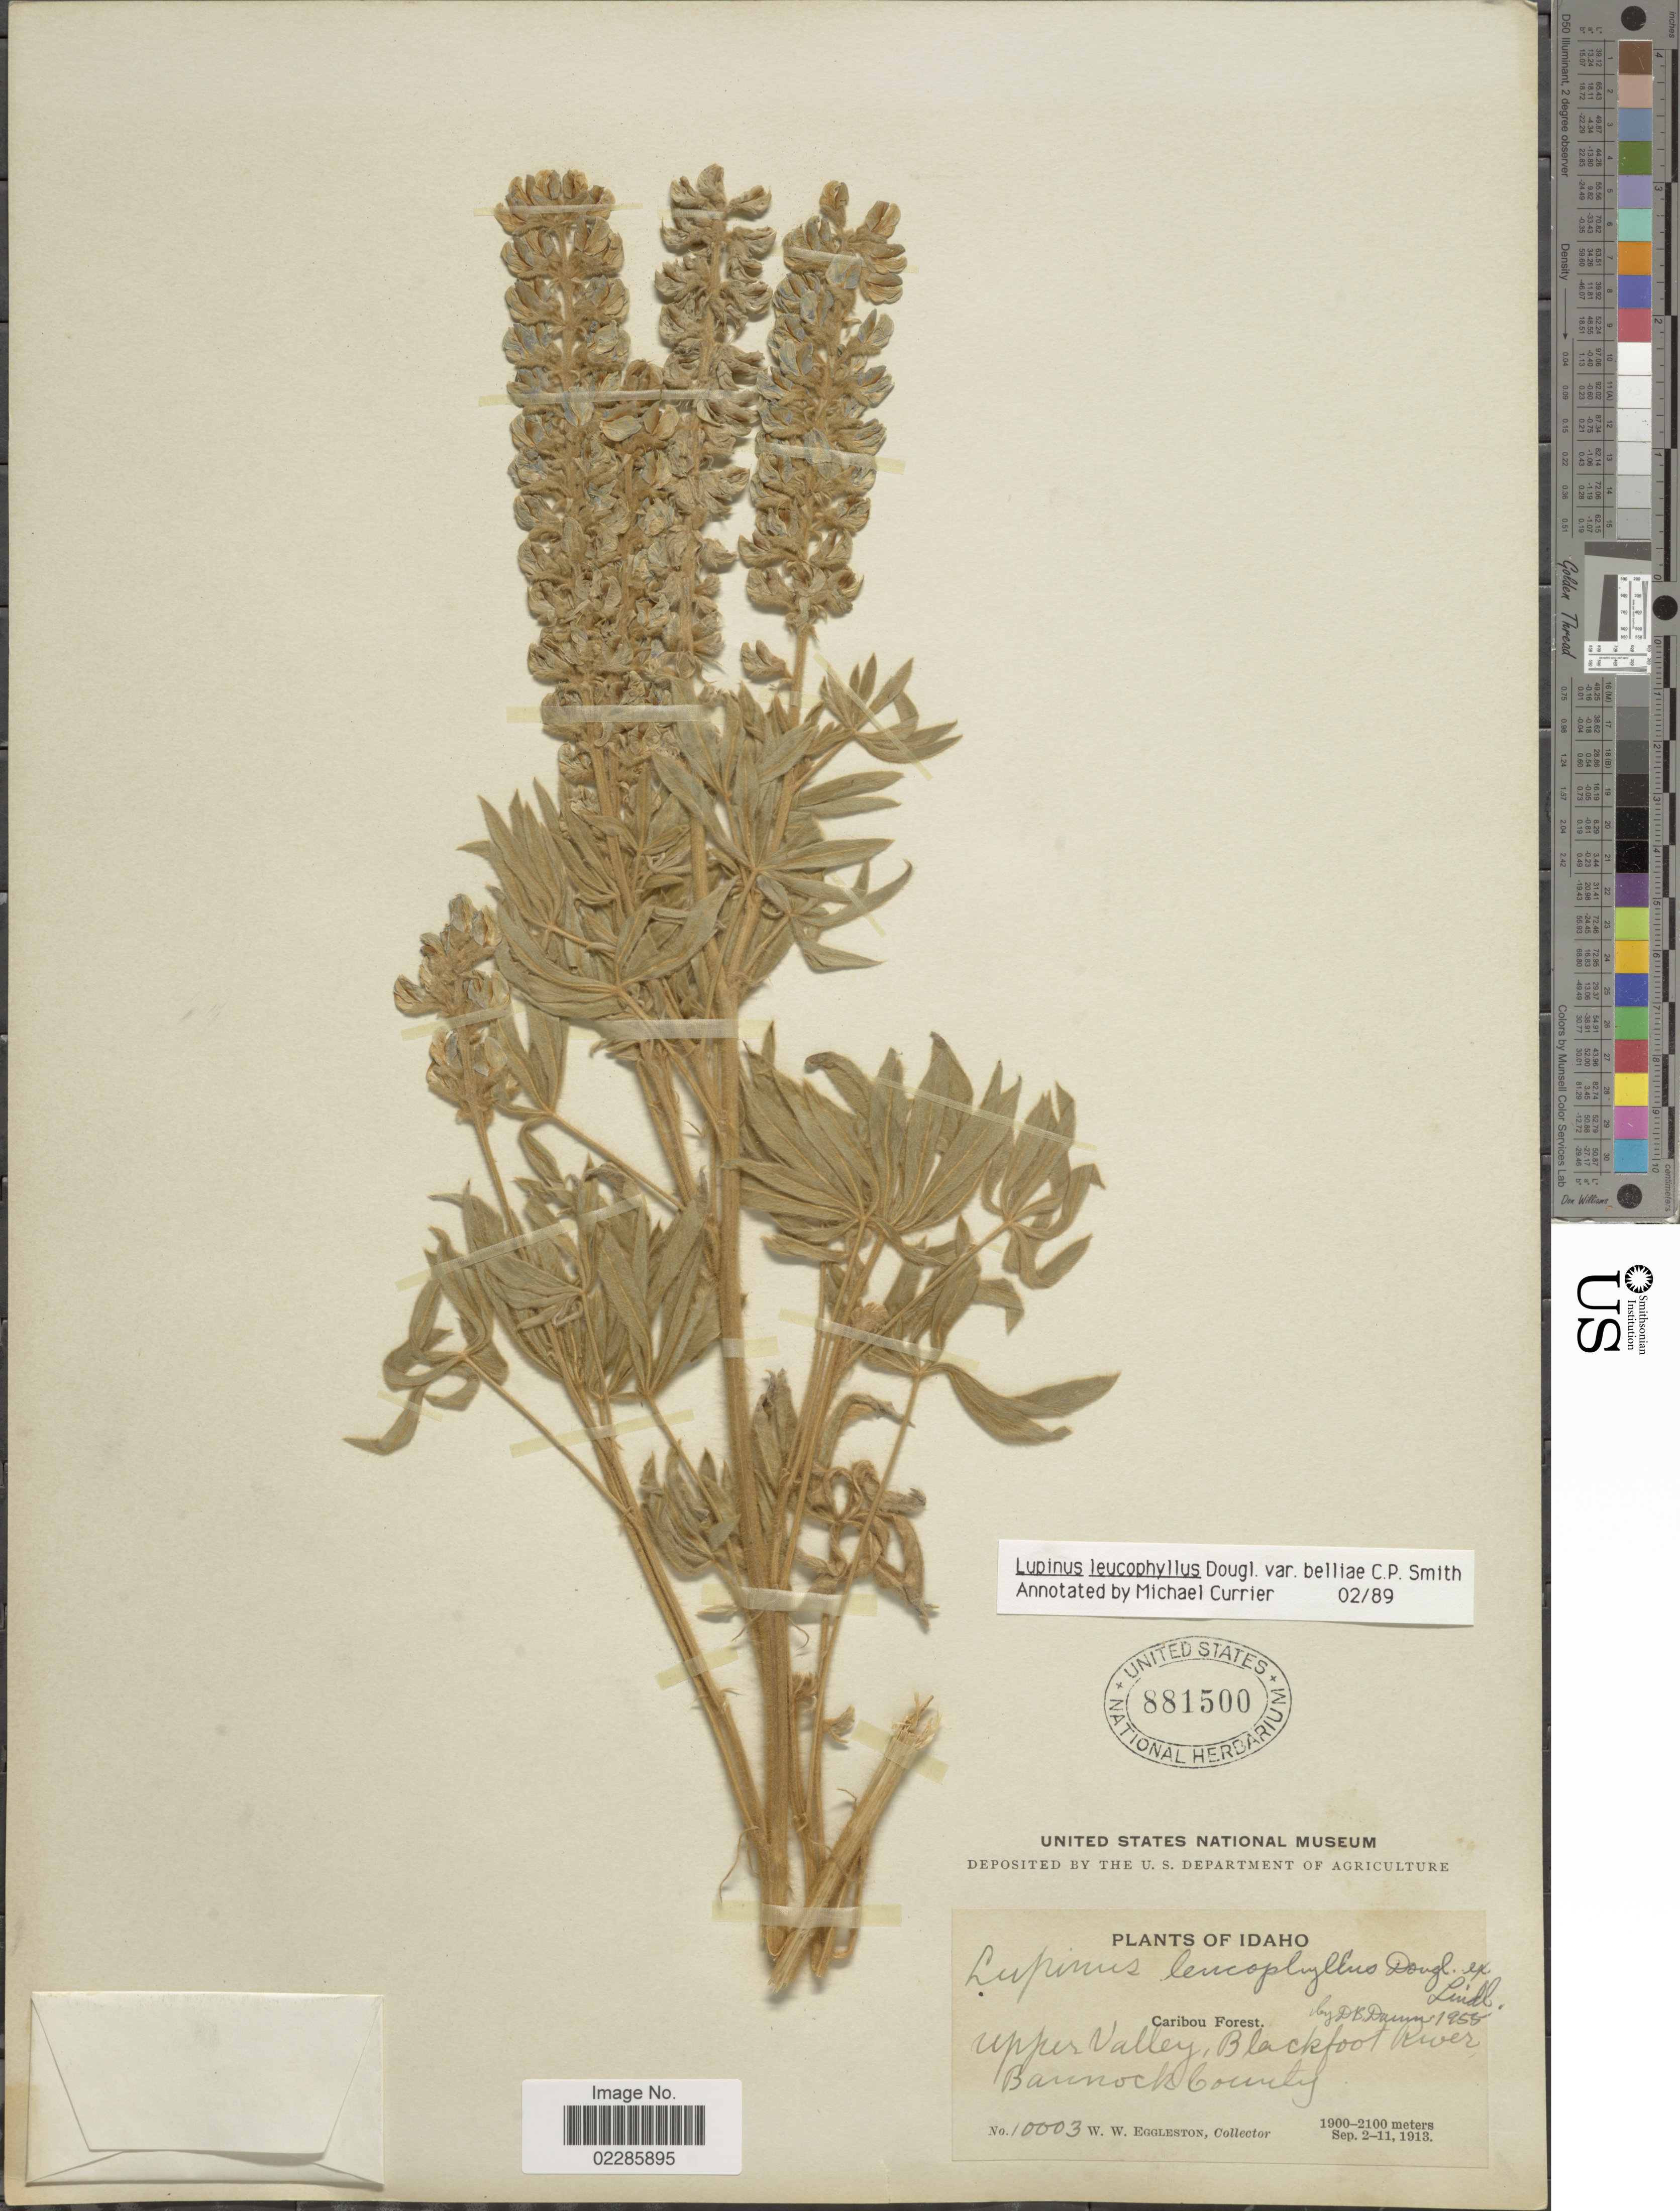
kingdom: Plantae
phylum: Tracheophyta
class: Magnoliopsida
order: Fabales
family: Fabaceae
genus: Lupinus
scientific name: Lupinus leucophyllus var. belliae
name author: C.P. Sm.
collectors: W. W. Eggleston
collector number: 10003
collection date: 1913-09-02/1913-09-11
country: United States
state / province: Idaho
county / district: Bannock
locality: Caribou Forest, Upper Valley, Blackfoot River, Bannock County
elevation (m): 1900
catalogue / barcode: US 881500